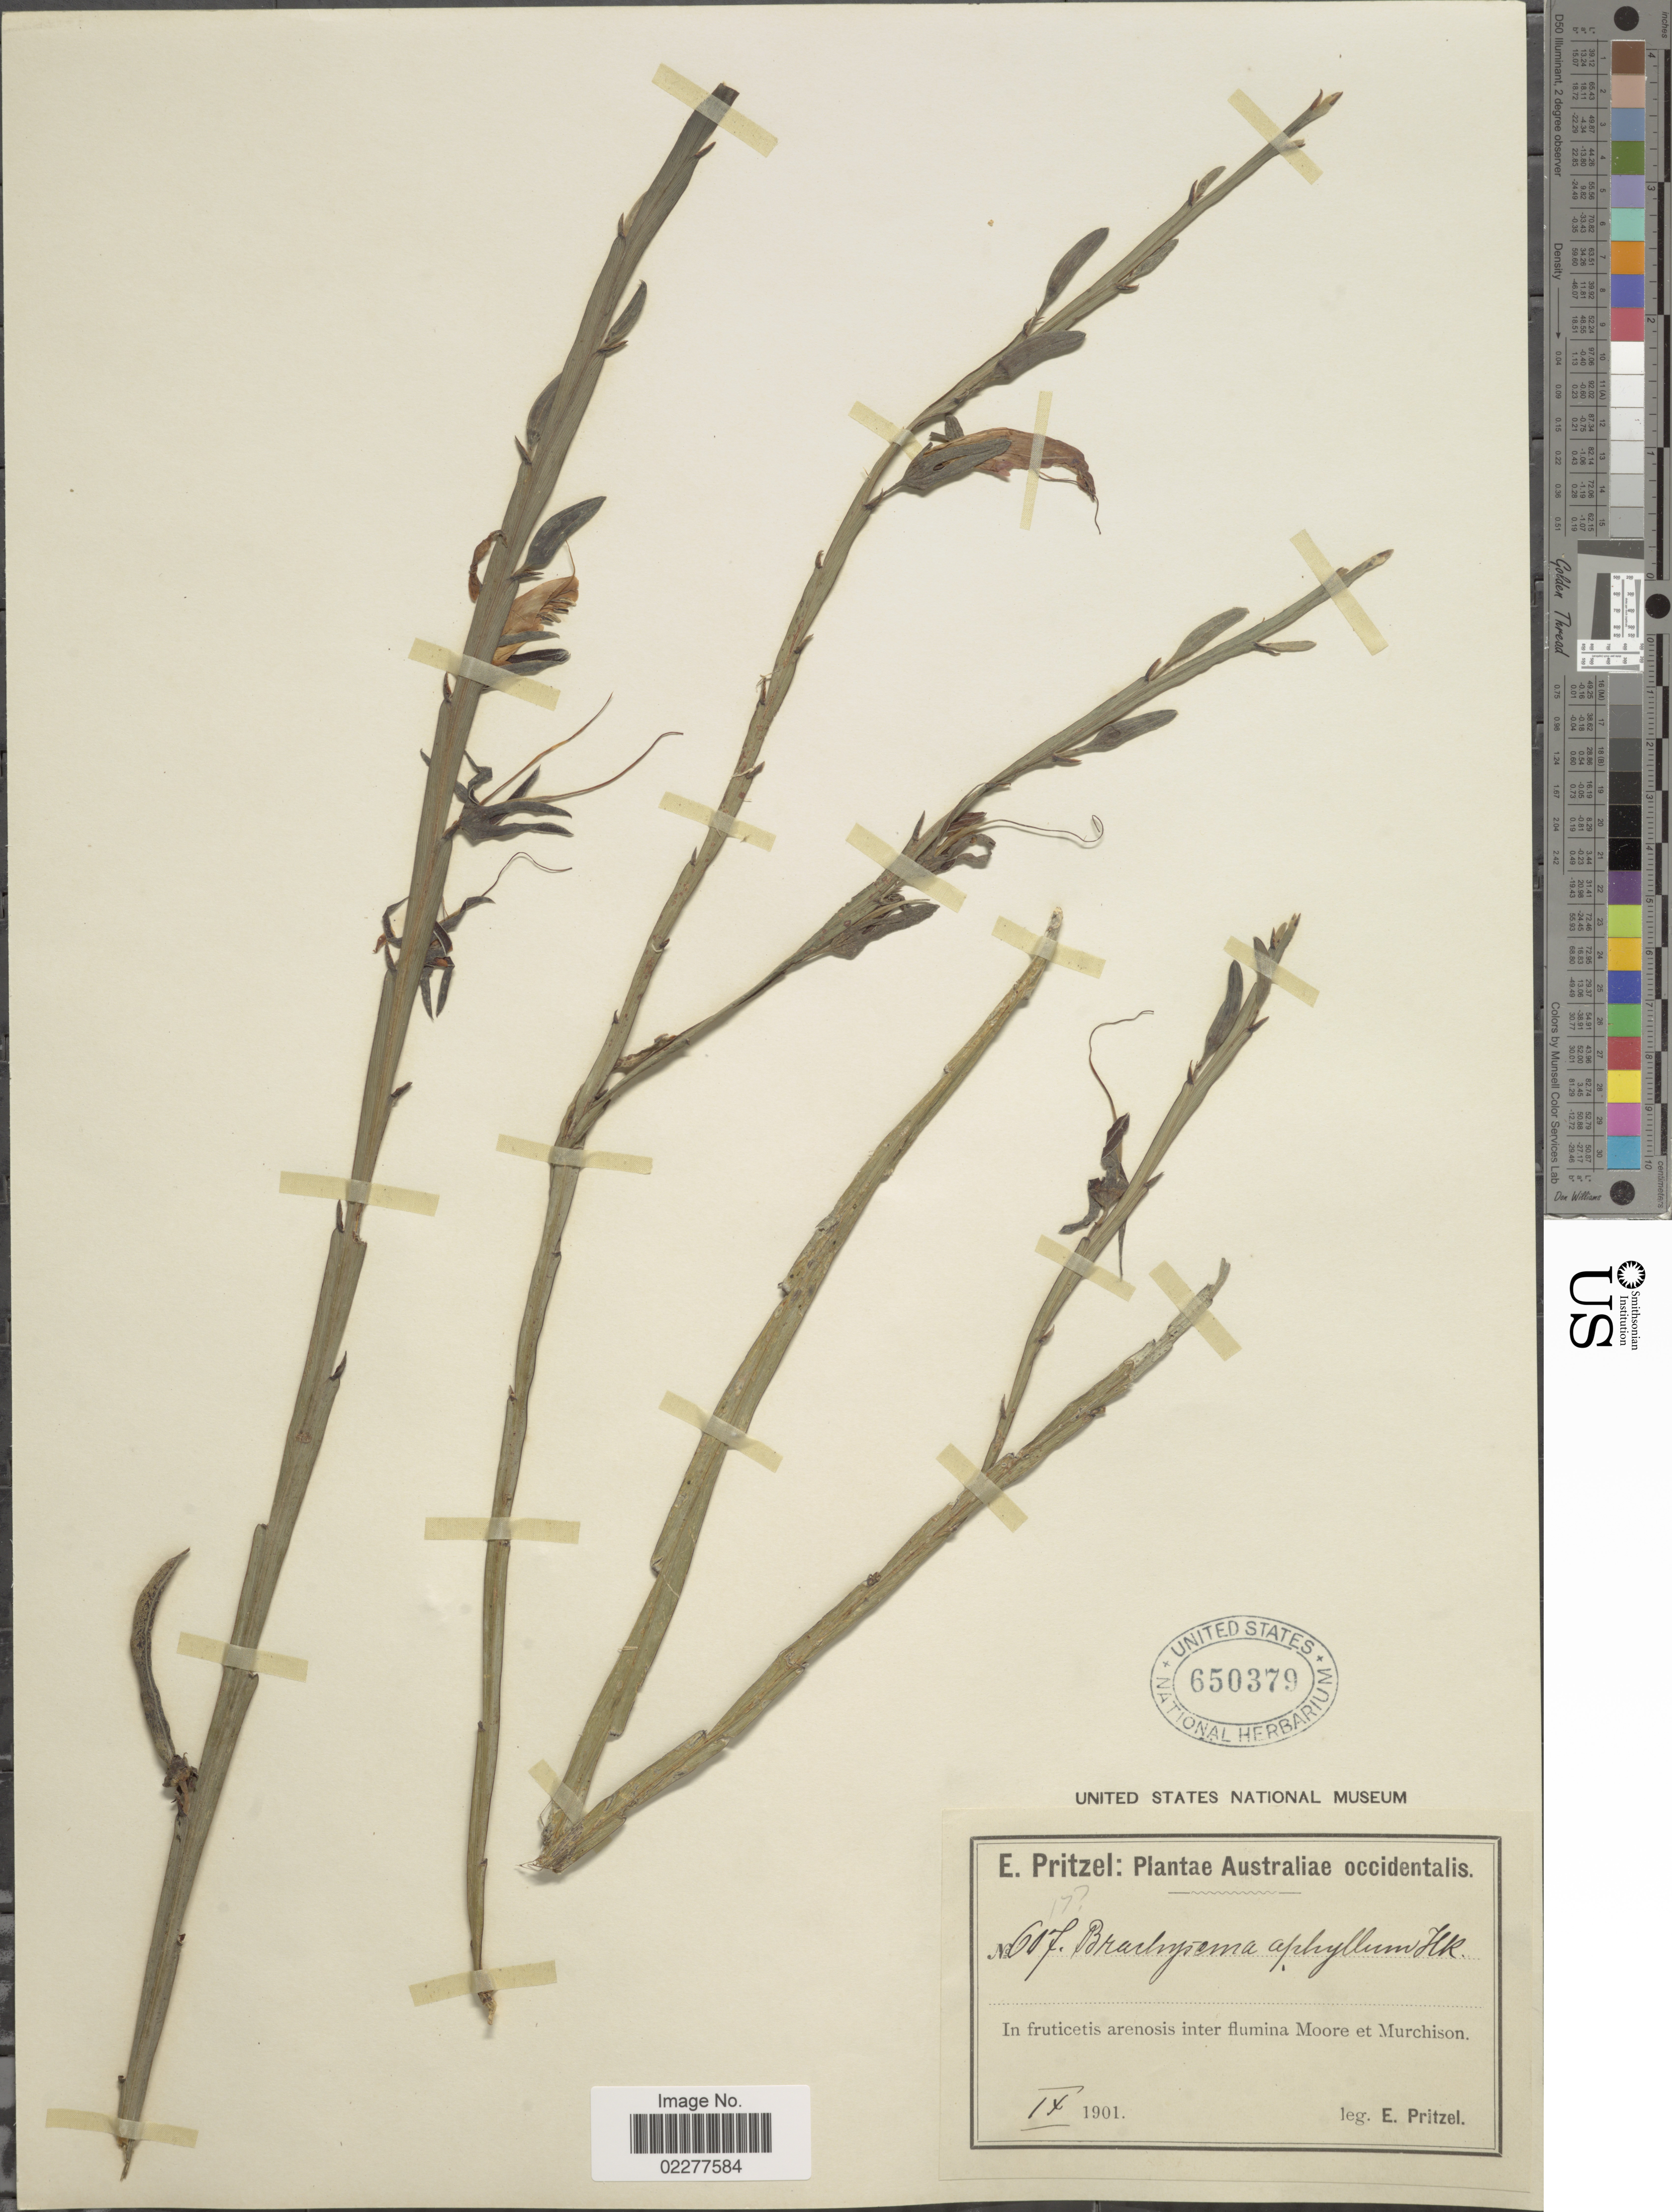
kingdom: Plantae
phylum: Tracheophyta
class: Magnoliopsida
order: Fabales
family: Fabaceae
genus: Leptosema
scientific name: Leptosema aphyllum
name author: (Hook.) Crisp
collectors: E. G. Pritzel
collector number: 607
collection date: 1901-09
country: Australia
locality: Australiae occidentalis, In fruticetis arenosis inter flumina Moore et Murchison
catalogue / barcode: US 650379